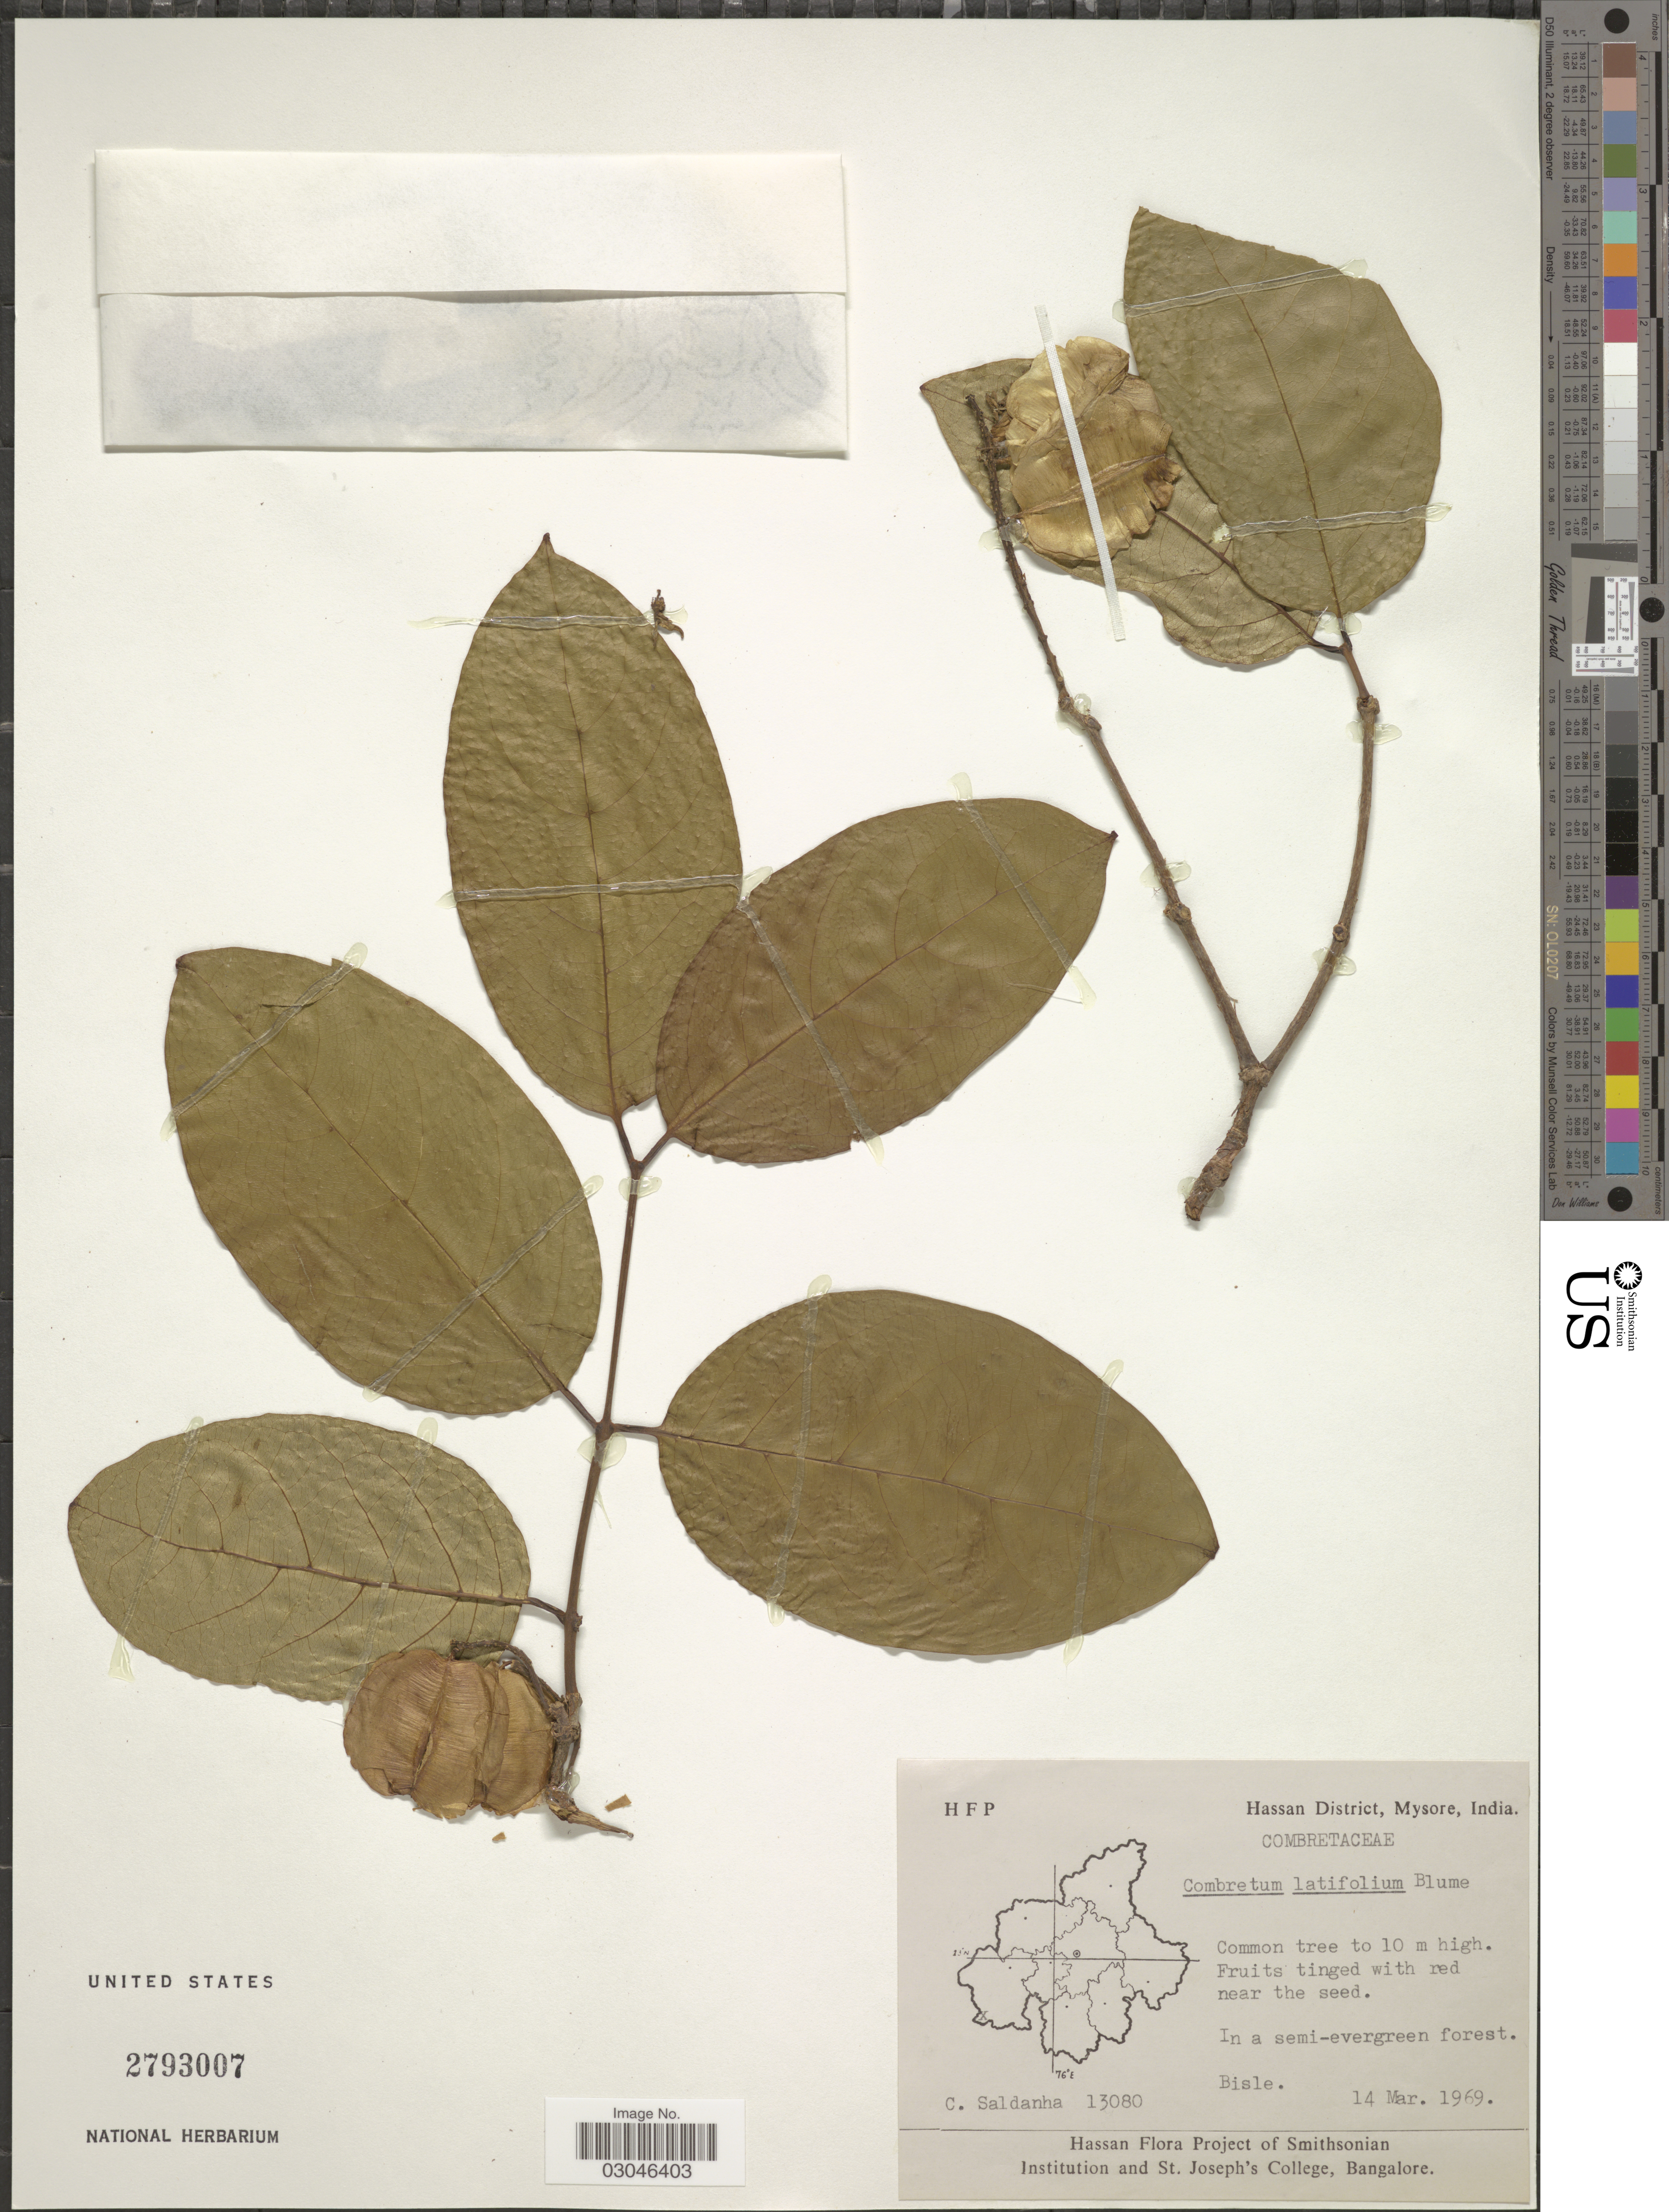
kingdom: Plantae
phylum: Tracheophyta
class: Magnoliopsida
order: Myrtales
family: Combretaceae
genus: Combretum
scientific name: Combretum latifolium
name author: Blume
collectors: C. Saldanha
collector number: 13080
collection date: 1969-03-14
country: India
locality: Hassan District, Mysore. Bisle.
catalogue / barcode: US 2793007